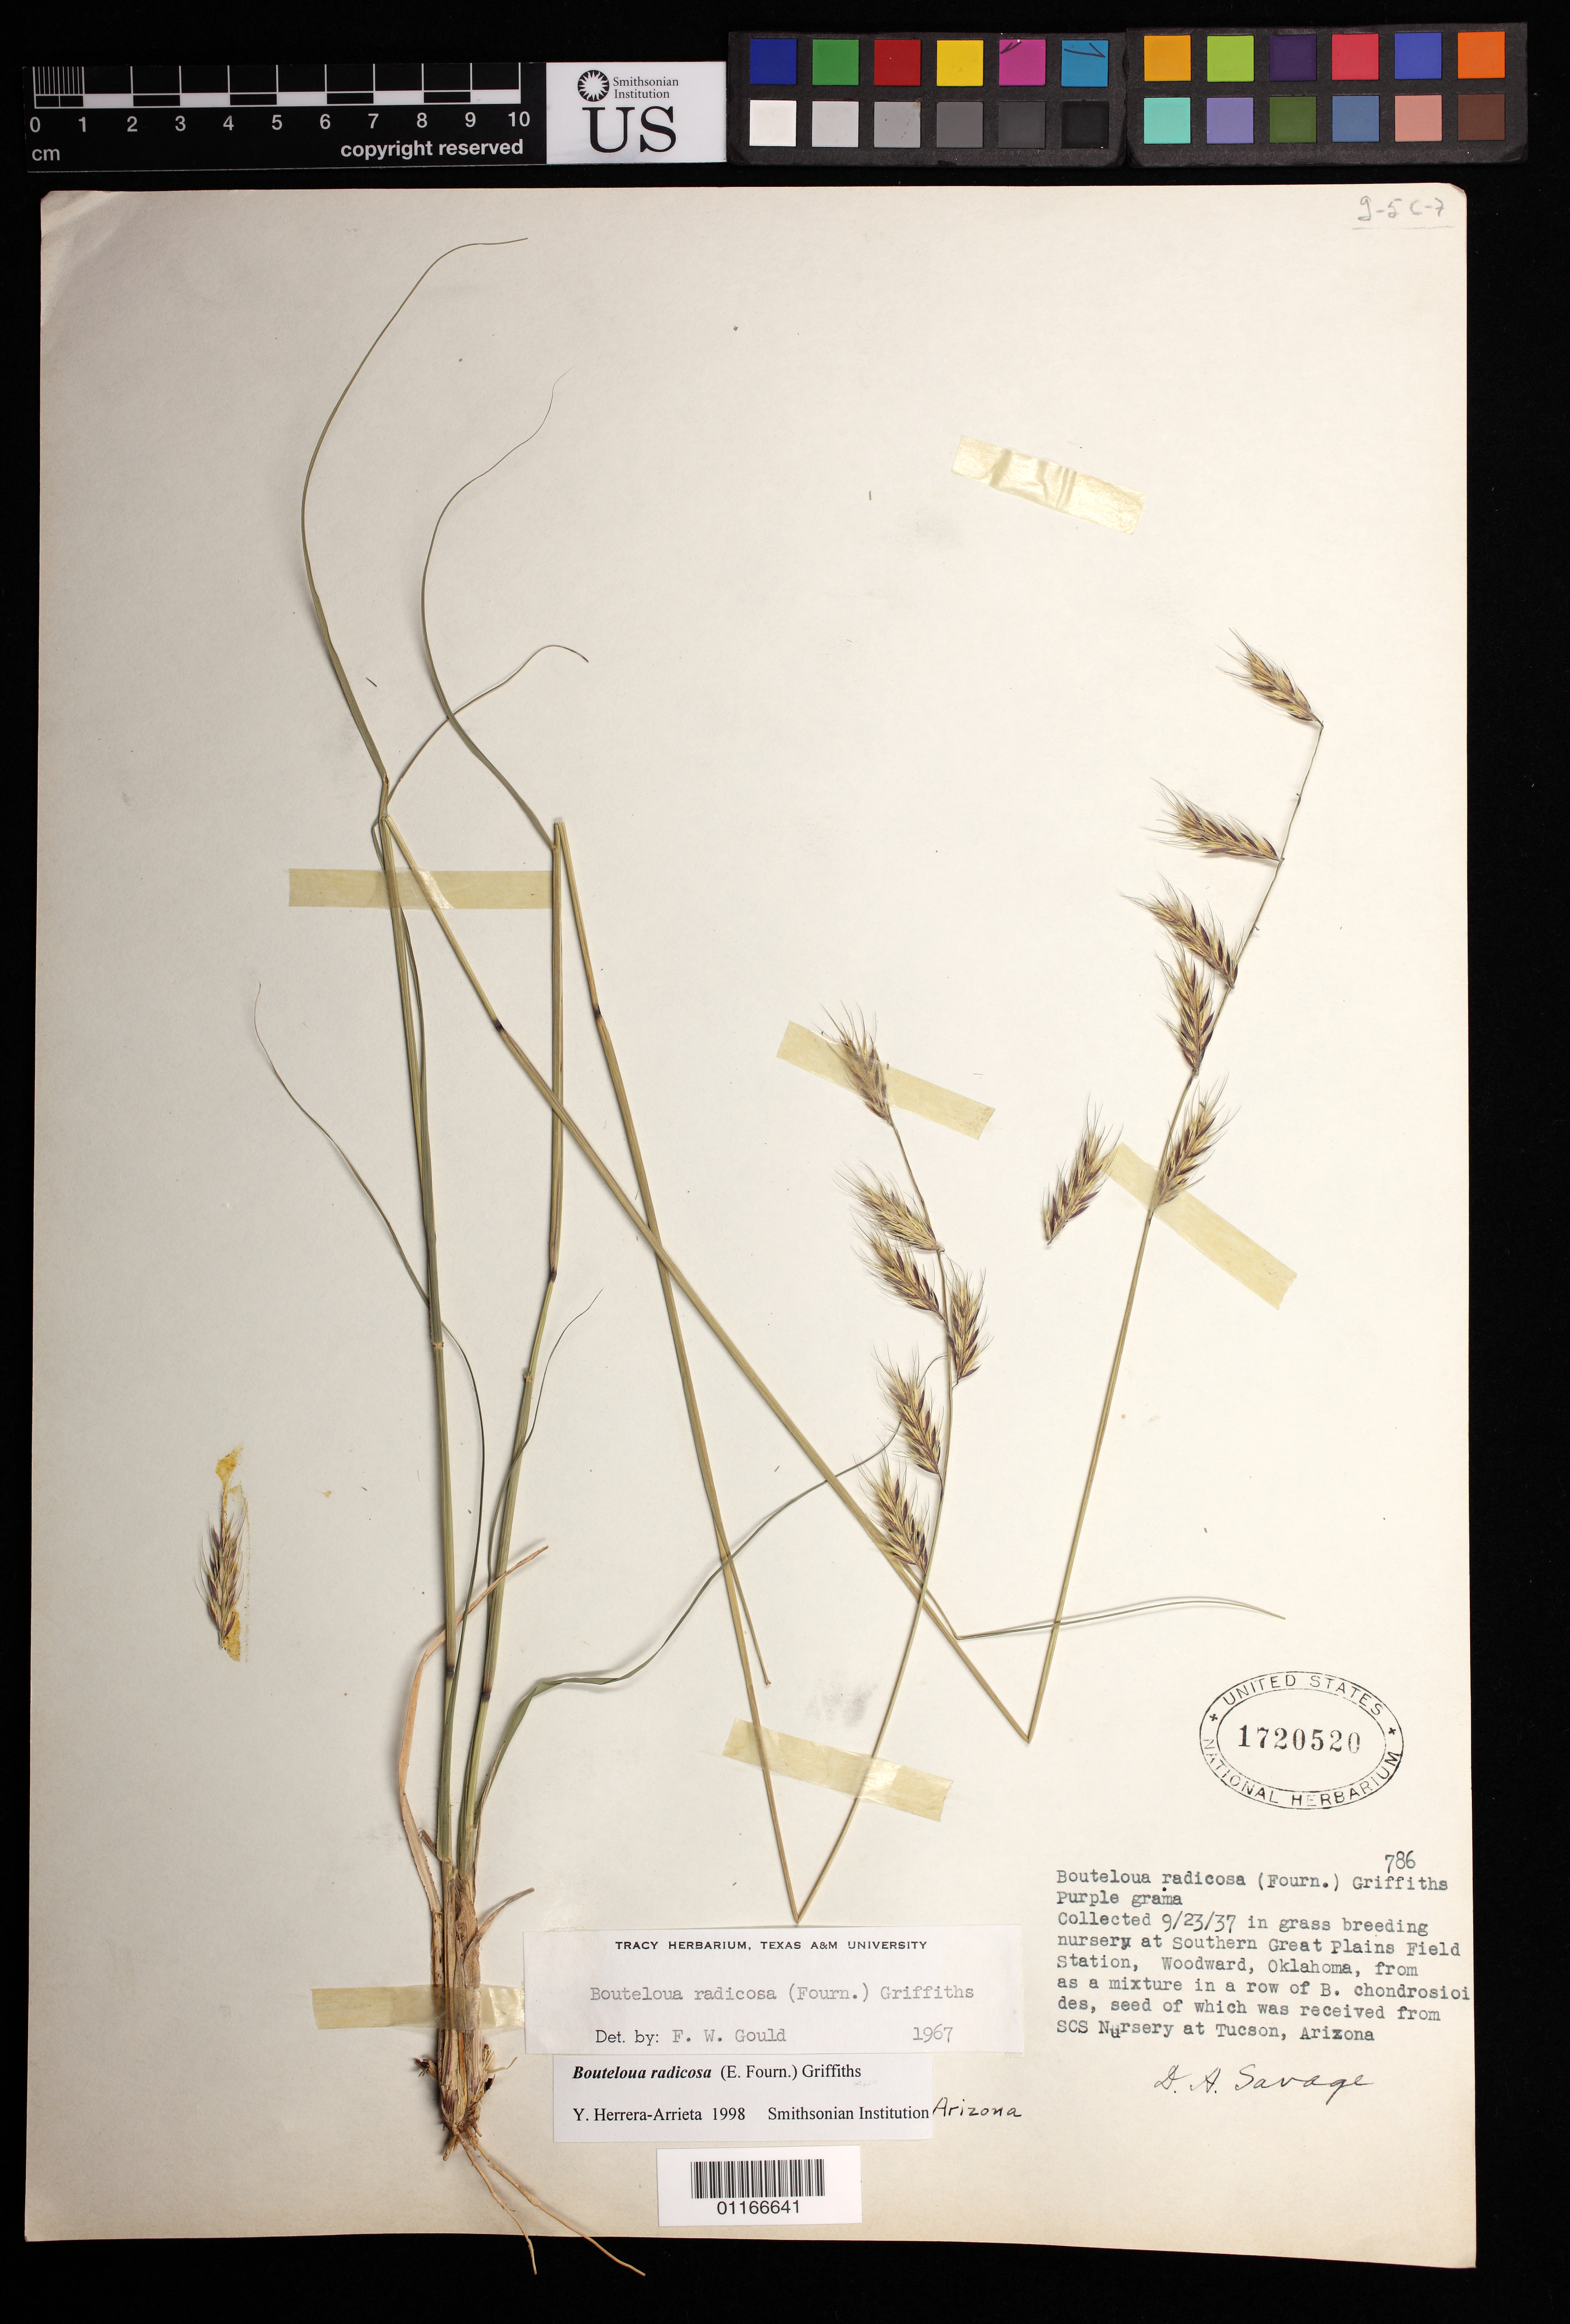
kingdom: Plantae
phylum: Tracheophyta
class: Liliopsida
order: Poales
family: Poaceae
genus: Bouteloua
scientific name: Bouteloua radicosa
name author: (E. Fourn.) Griffiths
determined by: Herrera Arrieta, Y., (CIIDIR), Instituto Politecnico Nacional (MEXICO)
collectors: D. Savage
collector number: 786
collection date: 1937-09-23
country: United States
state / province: Arizona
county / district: Pima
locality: Grass breeding nursery at southern Great Plains Field Station, Woodward, Oklahoma, seed of which was received from SCS Nursery at Tuccson, Arizona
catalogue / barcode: US 1720520